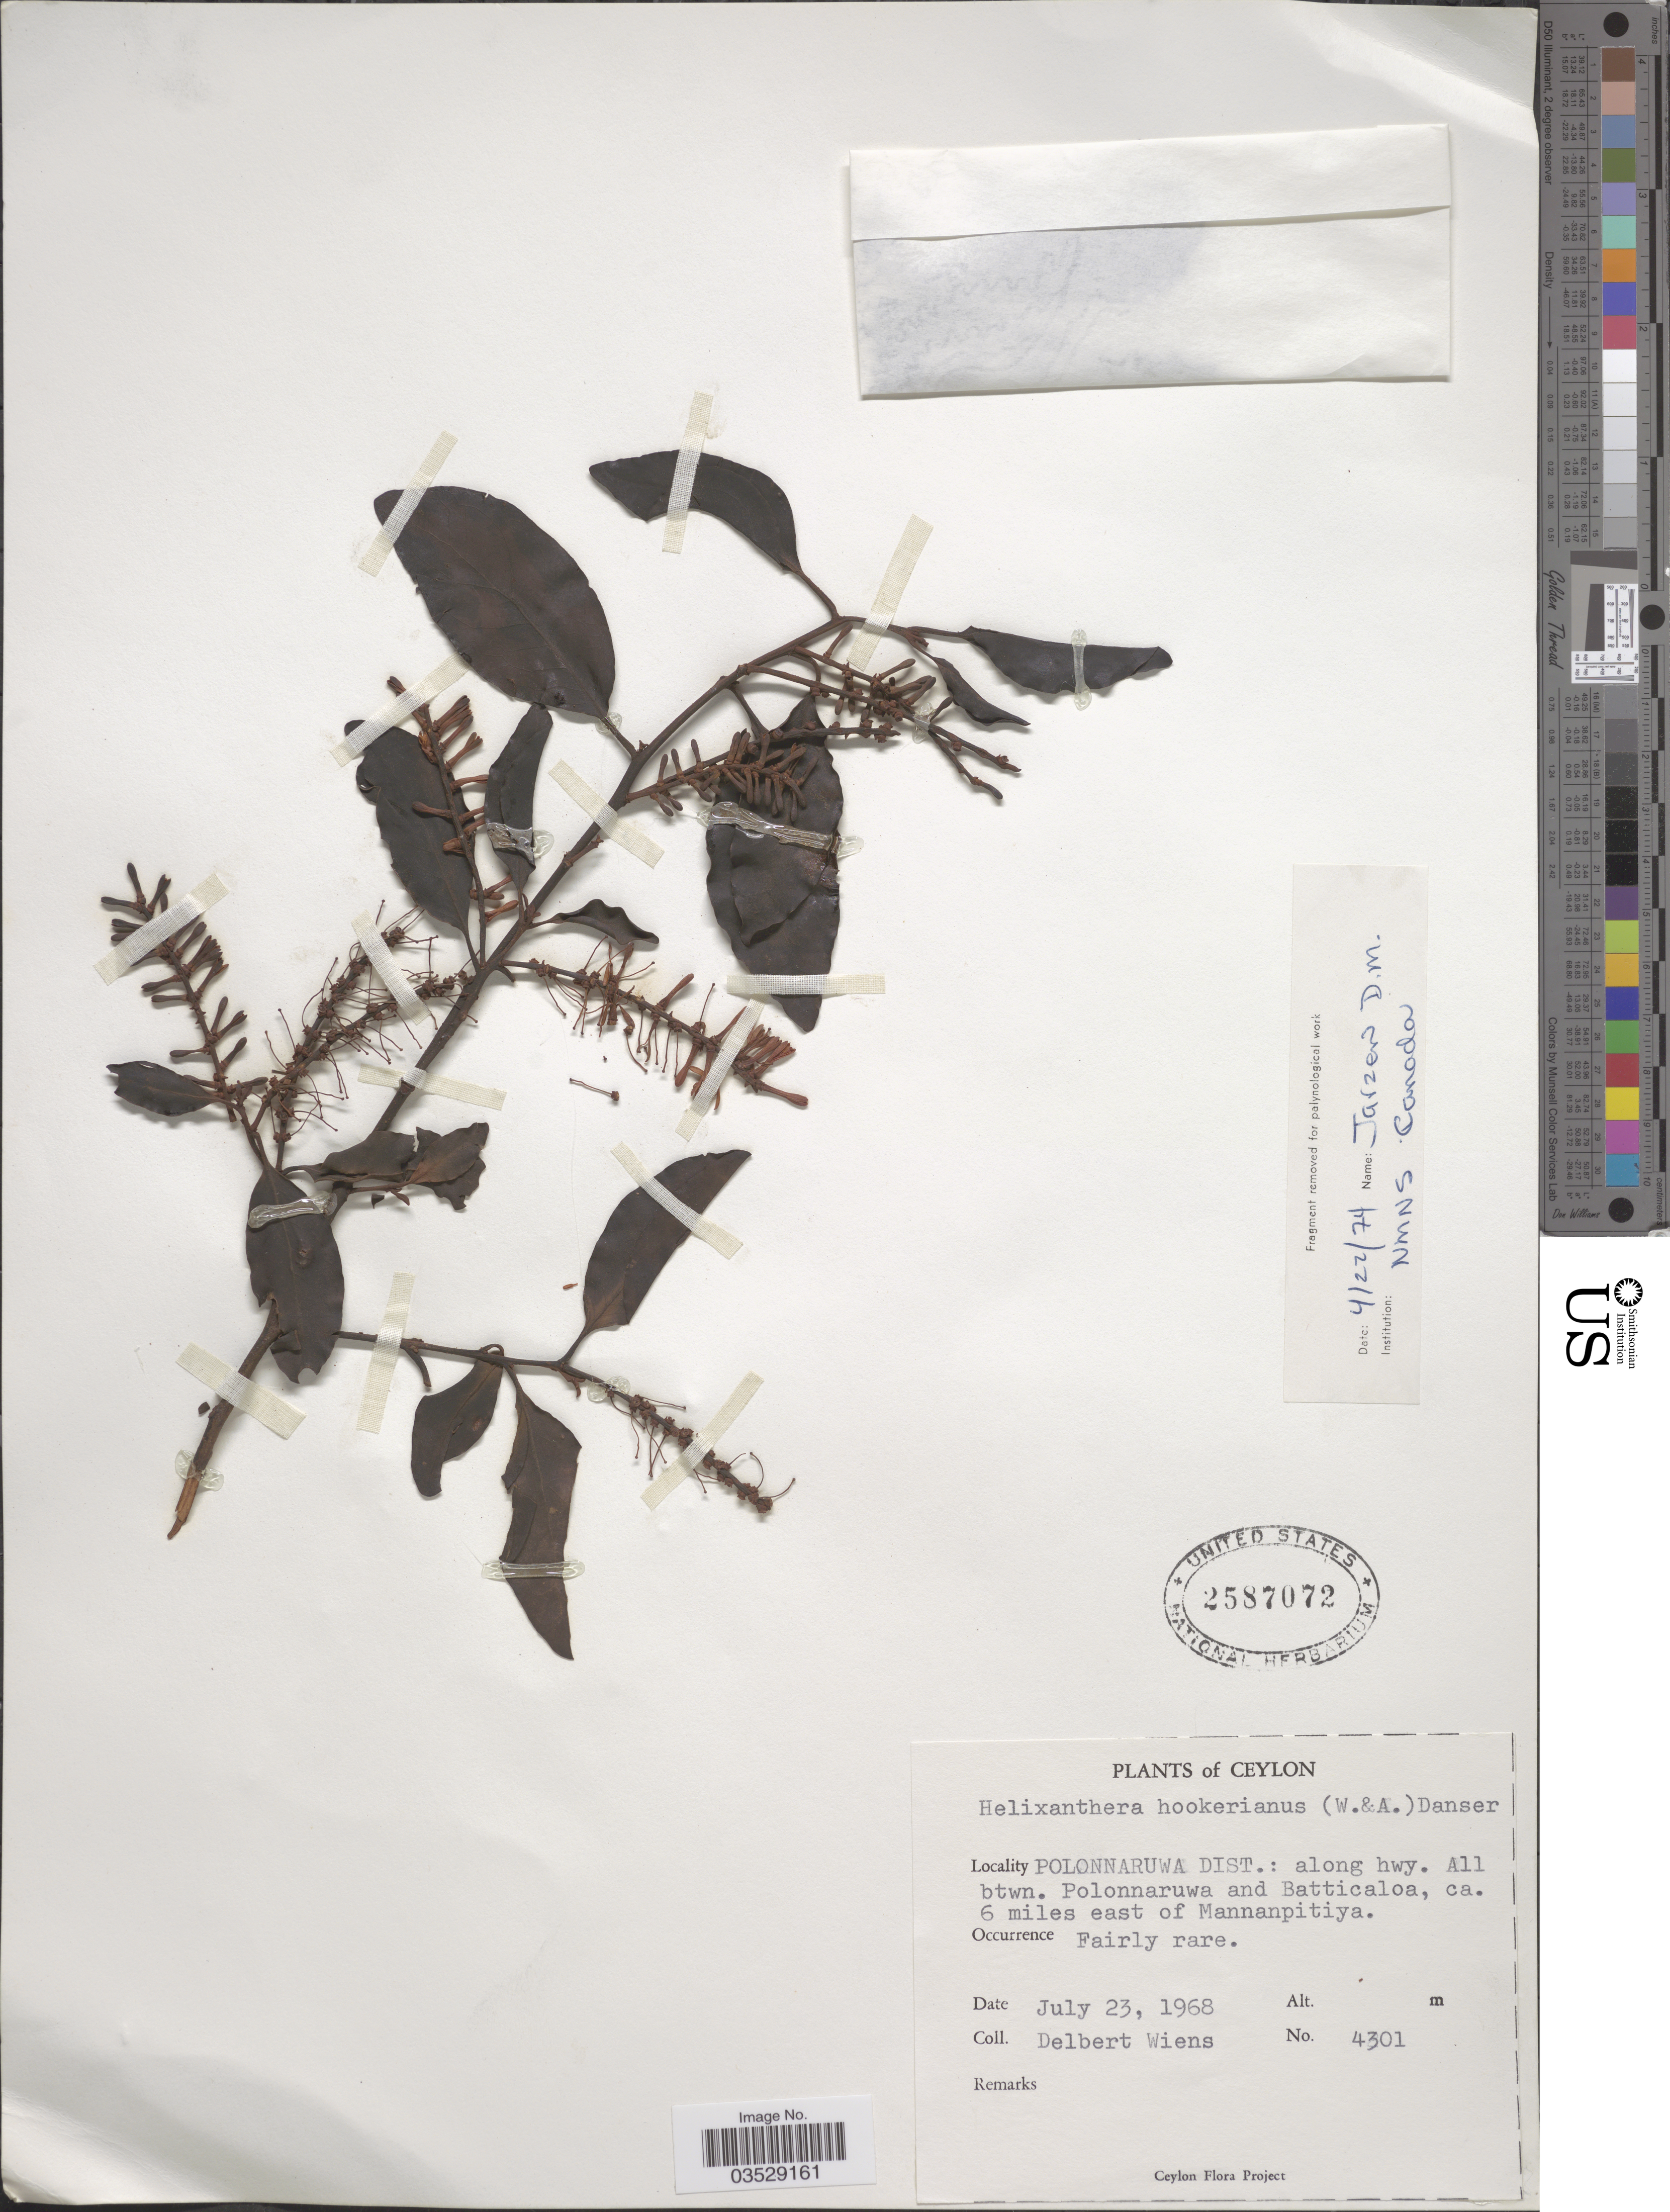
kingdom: Plantae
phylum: Tracheophyta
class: Magnoliopsida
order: Santalales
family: Loranthaceae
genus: Helixanthera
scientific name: Helixanthera hookeriana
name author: Danser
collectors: D. Wiens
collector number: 4301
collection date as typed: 23 Jul 1968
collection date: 1968-07-23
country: Sri Lanka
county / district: Polonnaruwa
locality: along hwy. all btwn. Polonnaruwa and Batticaloa, ca. 6 miles east of Mannanpitiya.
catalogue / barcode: US 2587072